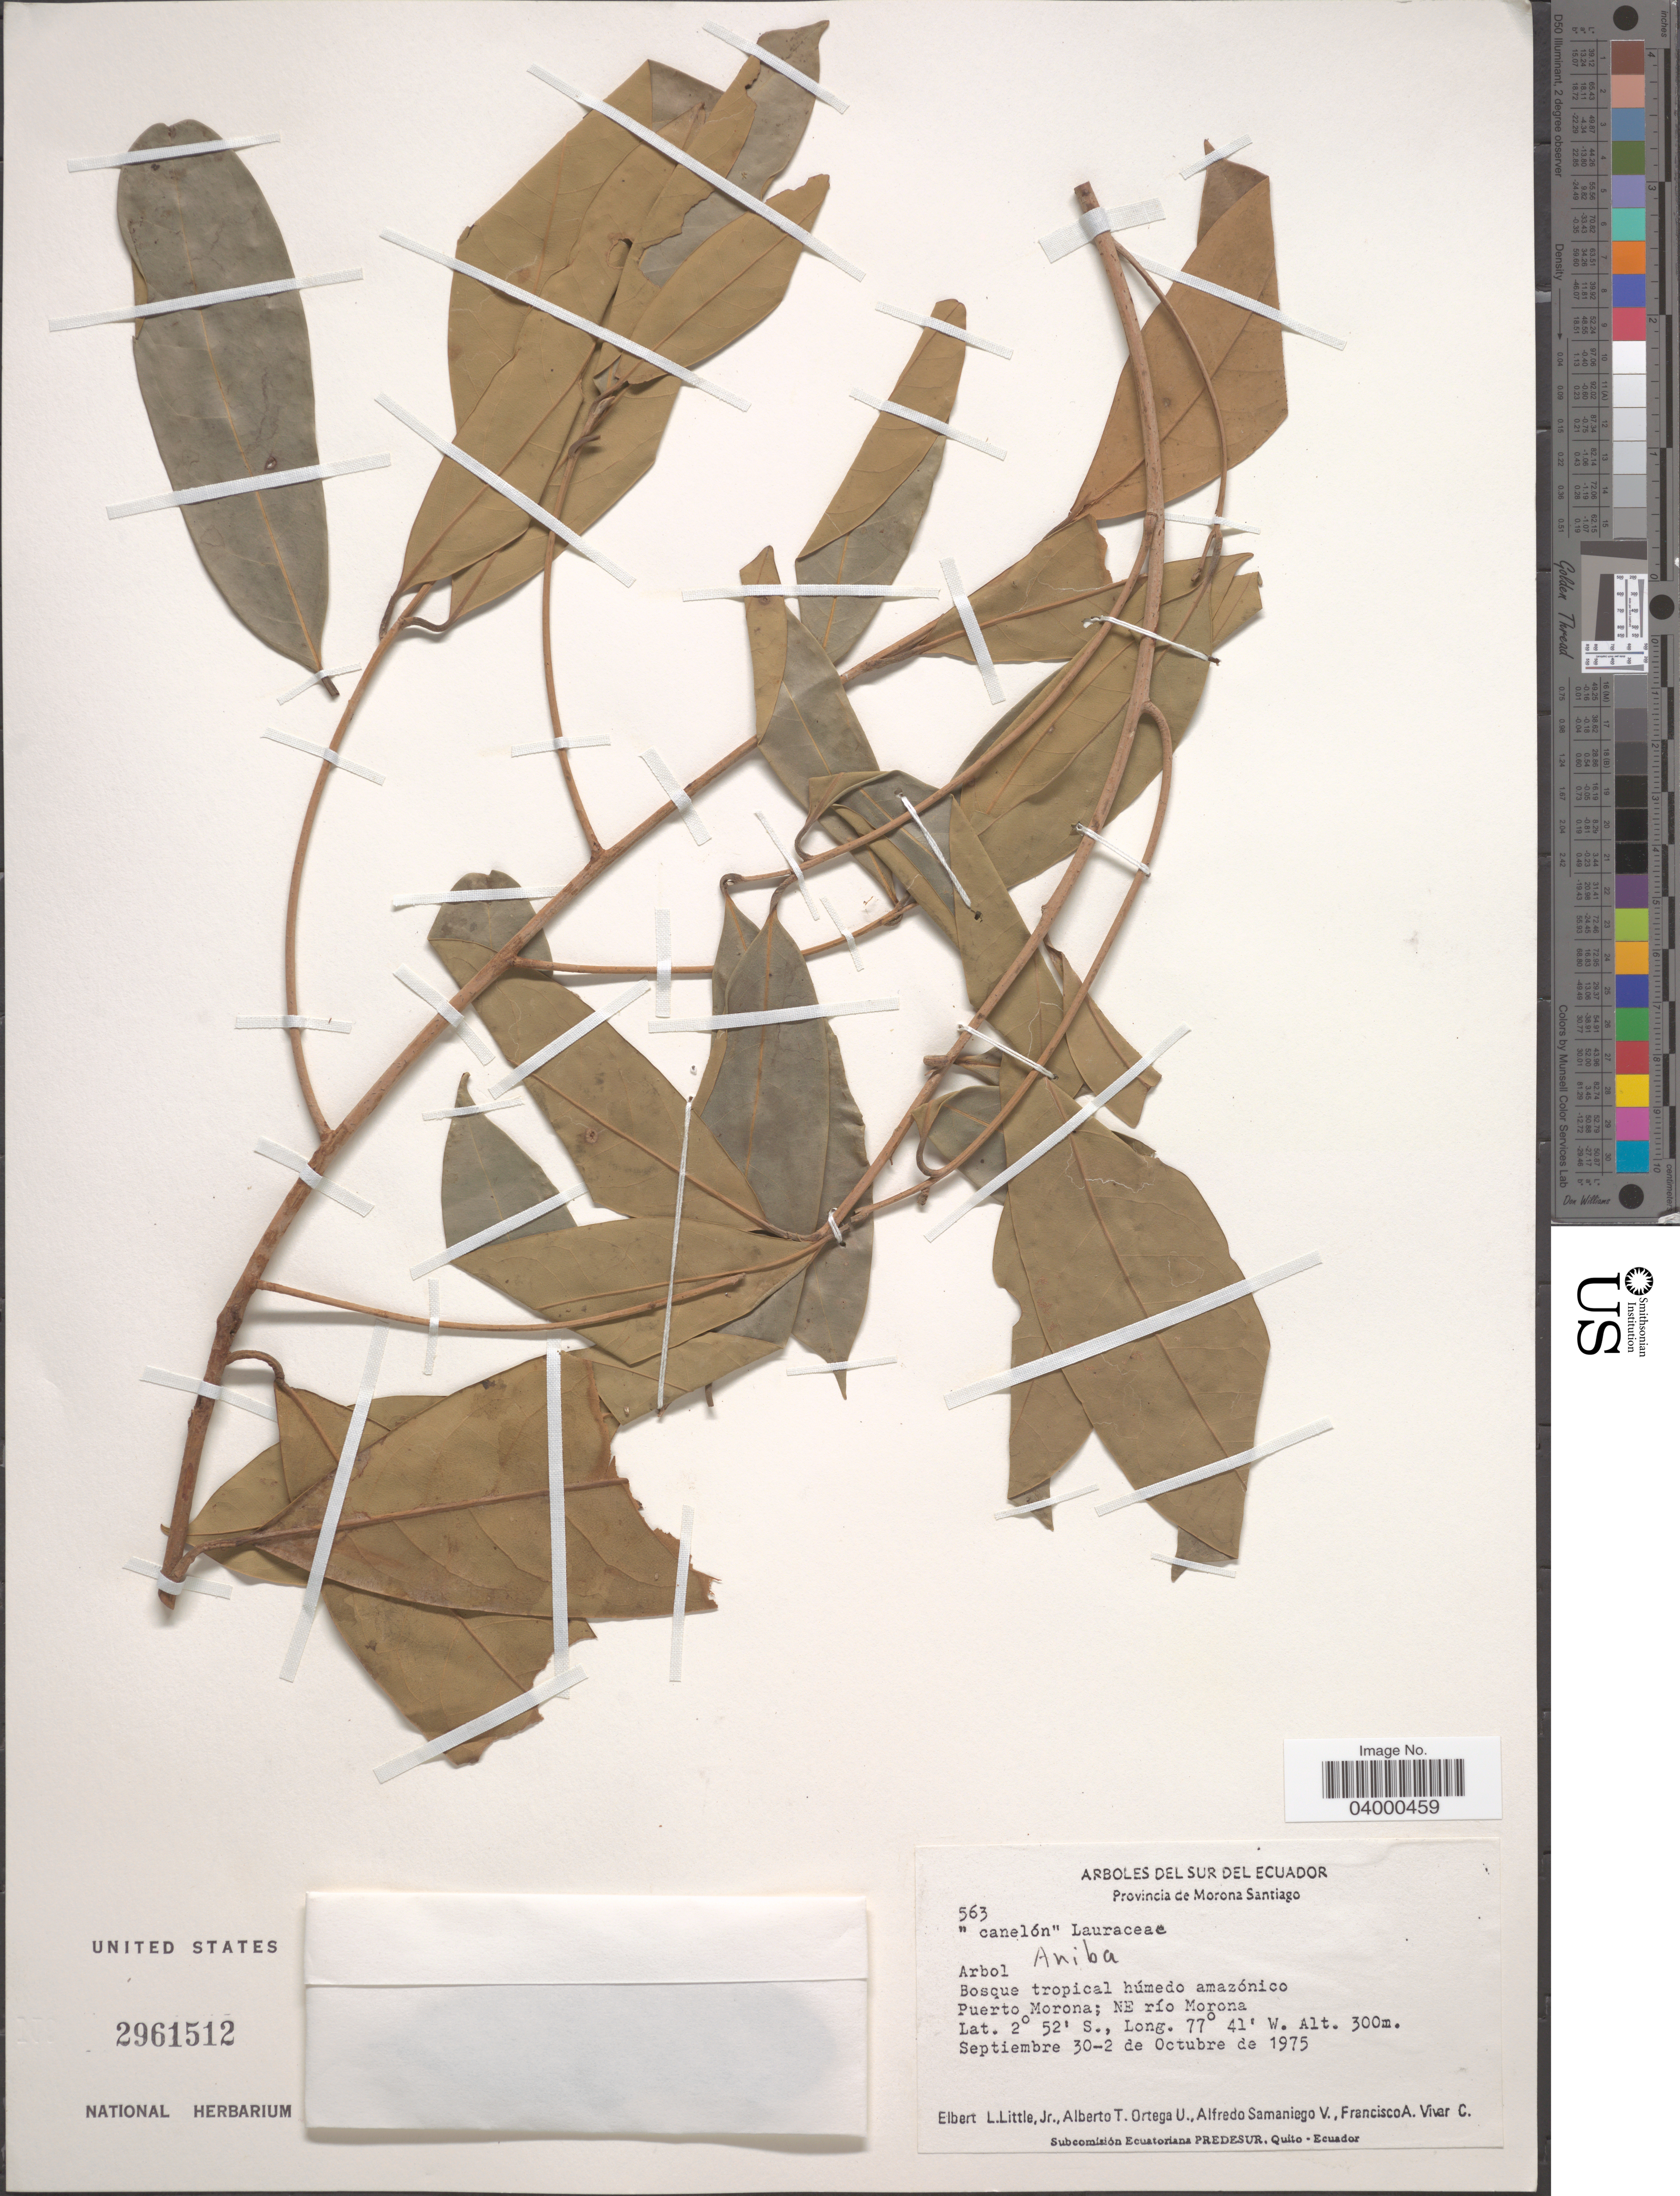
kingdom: Plantae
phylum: Tracheophyta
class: Magnoliopsida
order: Laurales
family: Lauraceae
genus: Aniba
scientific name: Aniba sp.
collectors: E. L. Little, A. T. Ortega U., A. Samaniego V. & F. A. Vivar C.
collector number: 563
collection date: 1975-09-30/1975-10-02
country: Ecuador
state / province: Morona-Santiago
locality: Puerto Morona; NE río Morona.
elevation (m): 300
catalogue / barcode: US 2961512